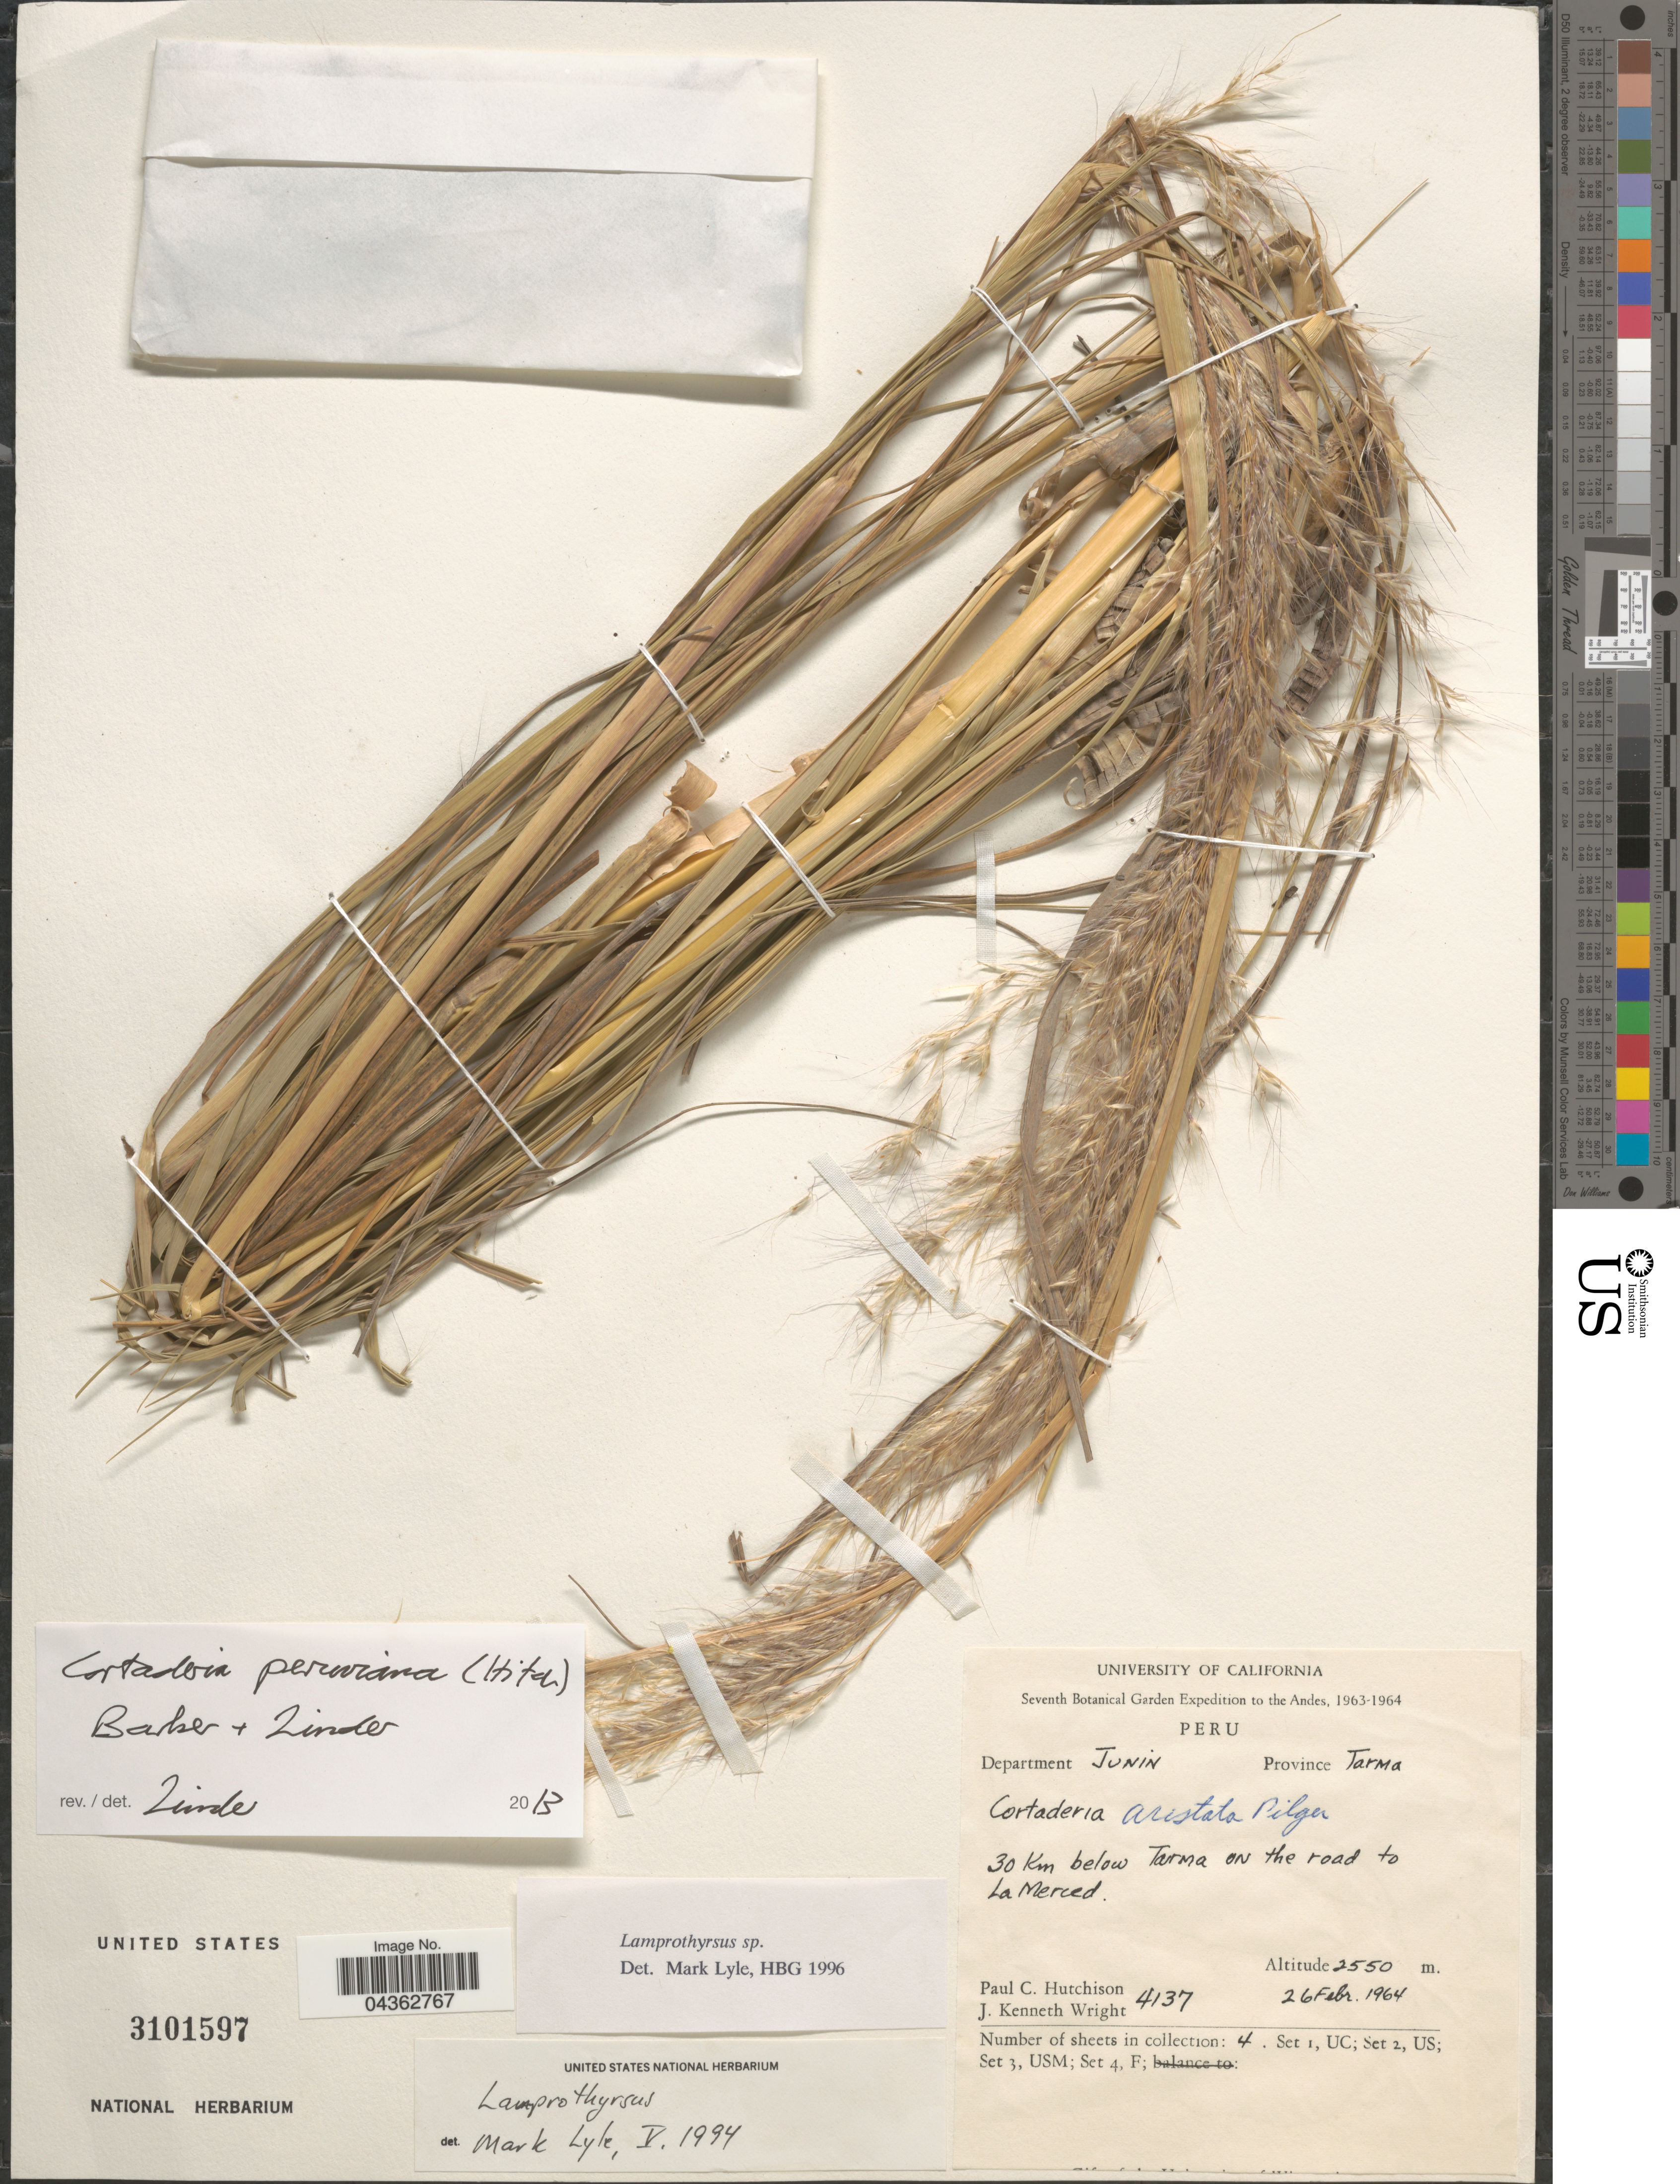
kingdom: Plantae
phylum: Tracheophyta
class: Liliopsida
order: Poales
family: Poaceae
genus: Cortaderia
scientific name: Cortaderia peruviana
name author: (Hitchc.) N.P. Barker & H.P. Linder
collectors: P. C. Hutchison & J. K. Wright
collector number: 4137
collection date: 1964-02-26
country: Peru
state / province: Junín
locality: Seventh Botanical Garden Expediton to the Andes, 1963-1964. Department Junin. Province Tarma. 30 Km below Tarma on the road to La Merced.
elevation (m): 2550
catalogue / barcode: US 3101597